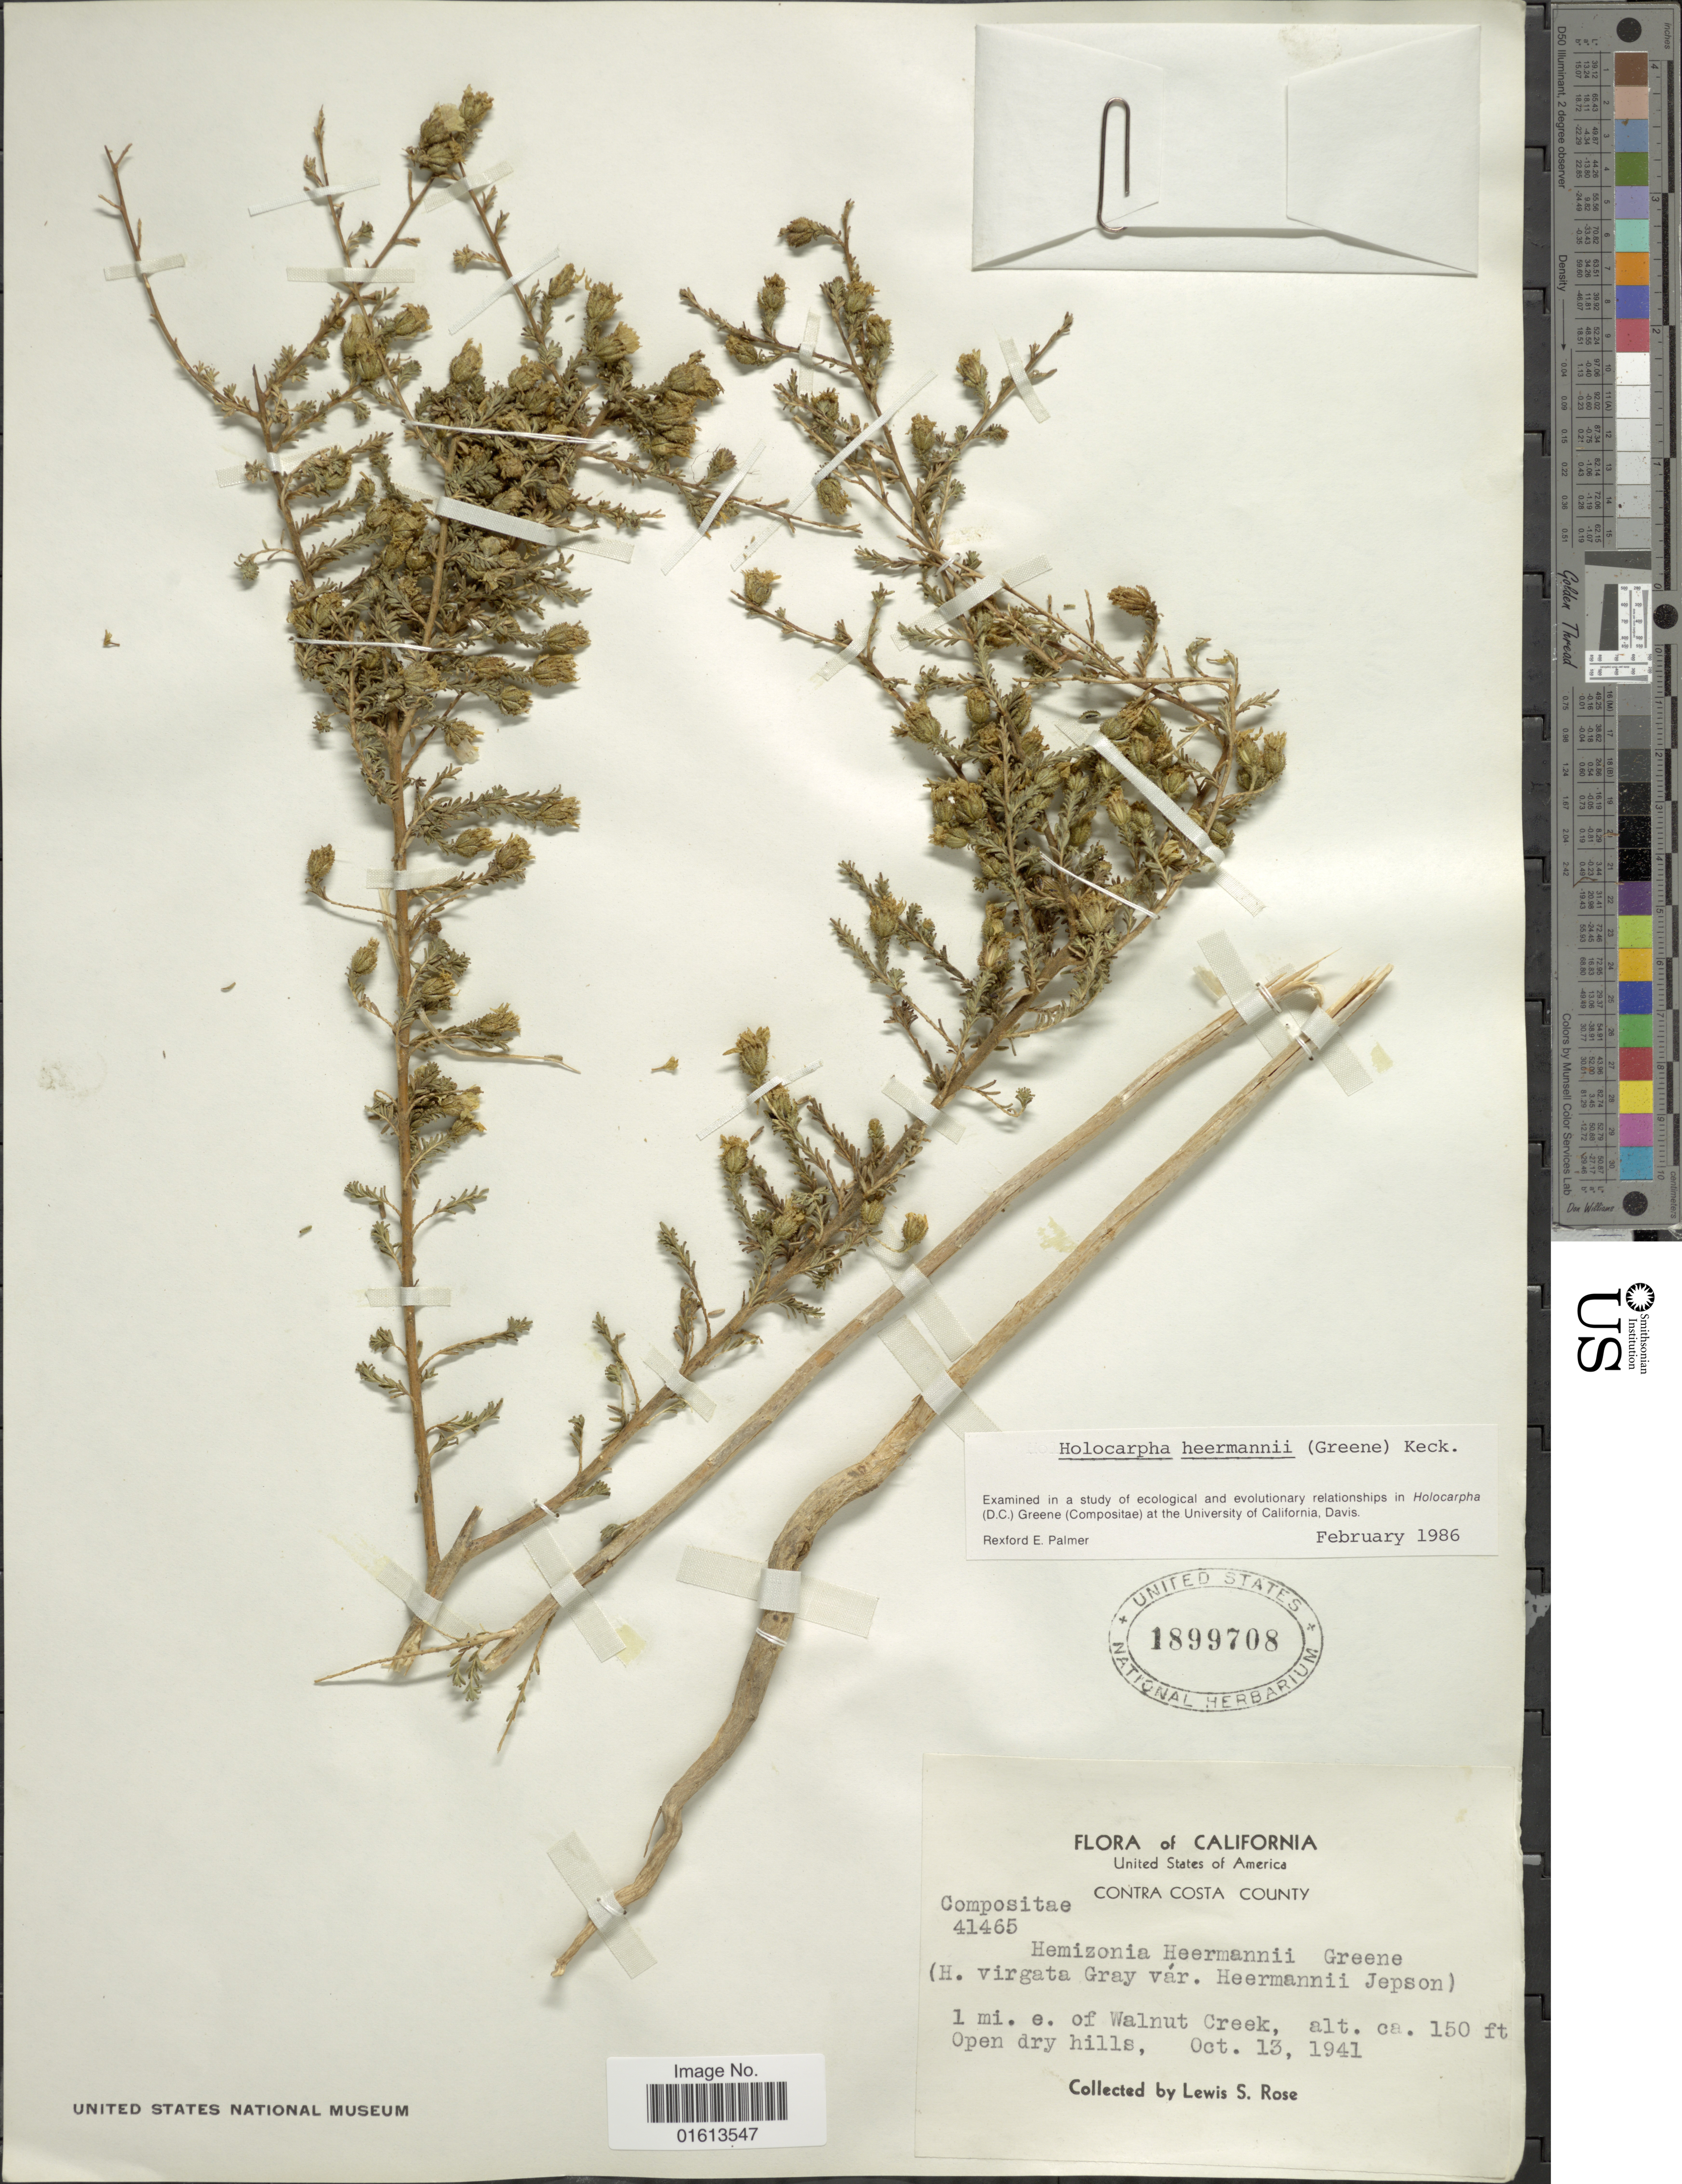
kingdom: Plantae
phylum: Tracheophyta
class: Magnoliopsida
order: Asterales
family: Asteraceae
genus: Holocarpha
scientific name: Holocarpha heermannii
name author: (Greene) D.D. Keck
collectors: L. S. Rose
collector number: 41465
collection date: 1941-10-13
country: United States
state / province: California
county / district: Contra Costa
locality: Contra Costa County, 1 mi. e. of Walnut Creek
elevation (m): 46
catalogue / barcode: US 1899708